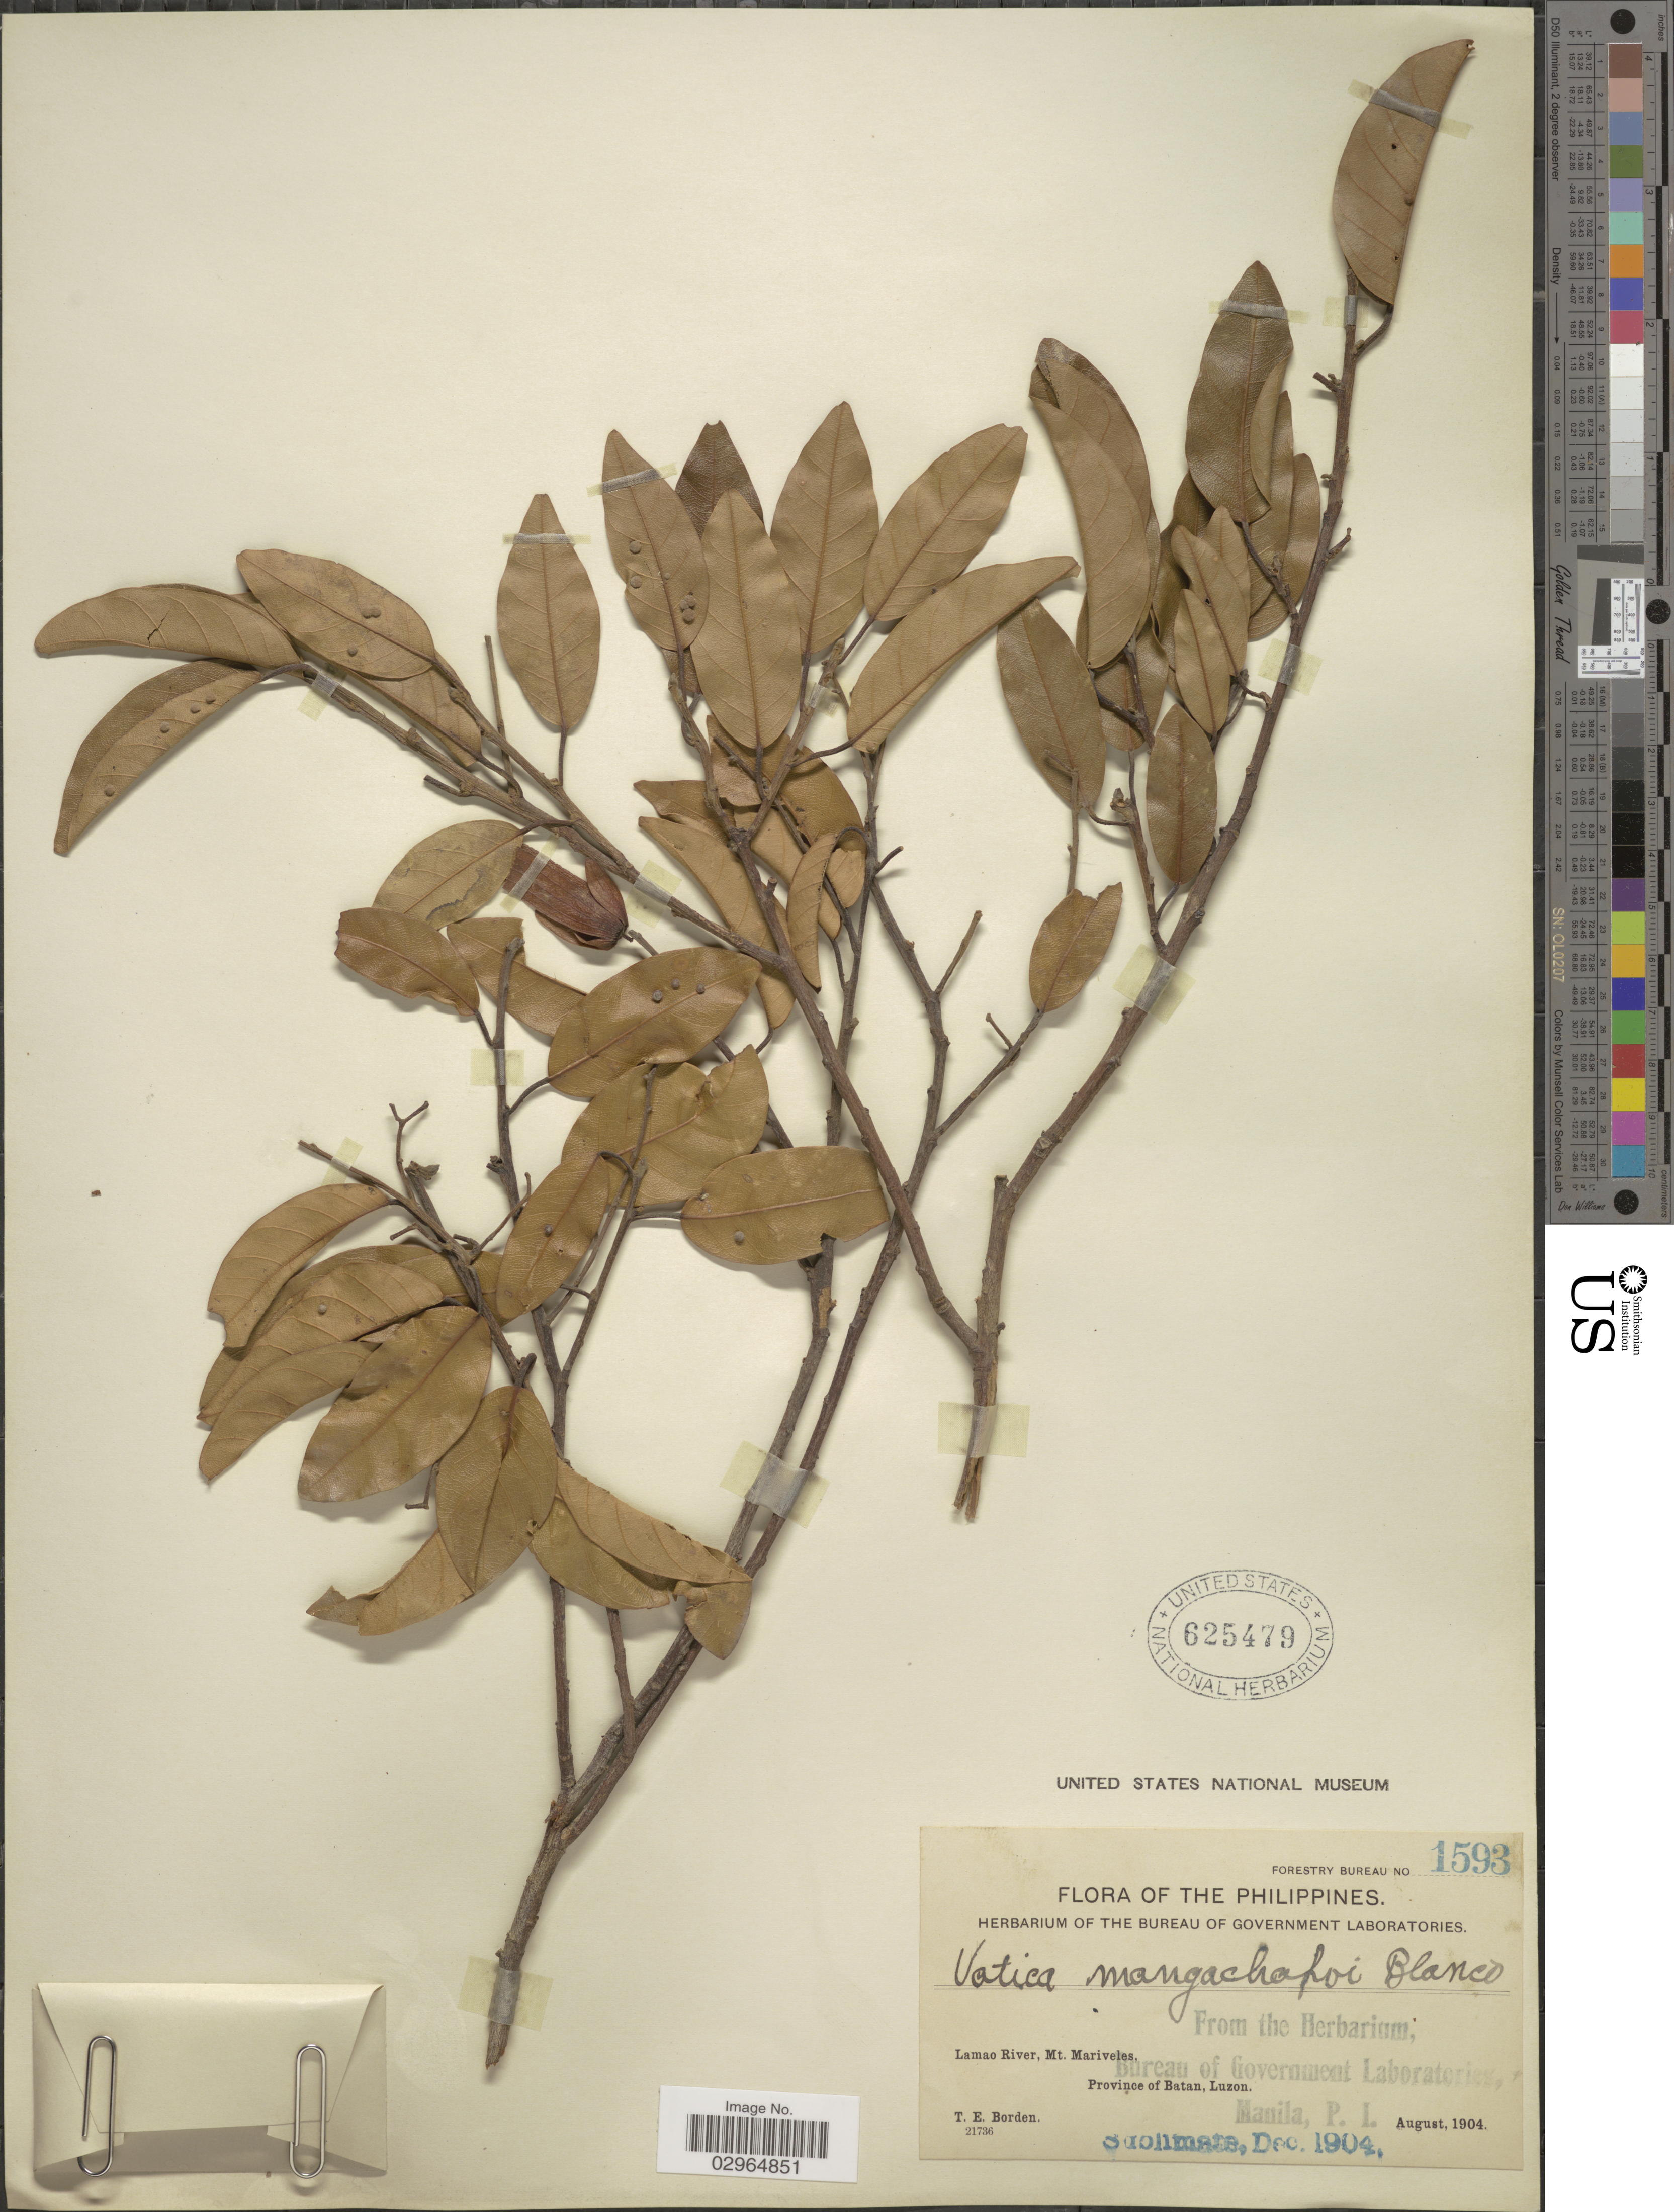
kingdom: Plantae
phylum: Tracheophyta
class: Magnoliopsida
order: Malvales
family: Dipterocarpaceae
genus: Vatica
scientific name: Vatica mangachapoi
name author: Blanco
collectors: T. E. Borden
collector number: Forestry Bureau 1593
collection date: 1904-08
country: Philippines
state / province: Cagayan Valley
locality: Lamao River, Mt. Mariveles. Luzon.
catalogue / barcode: US 625479